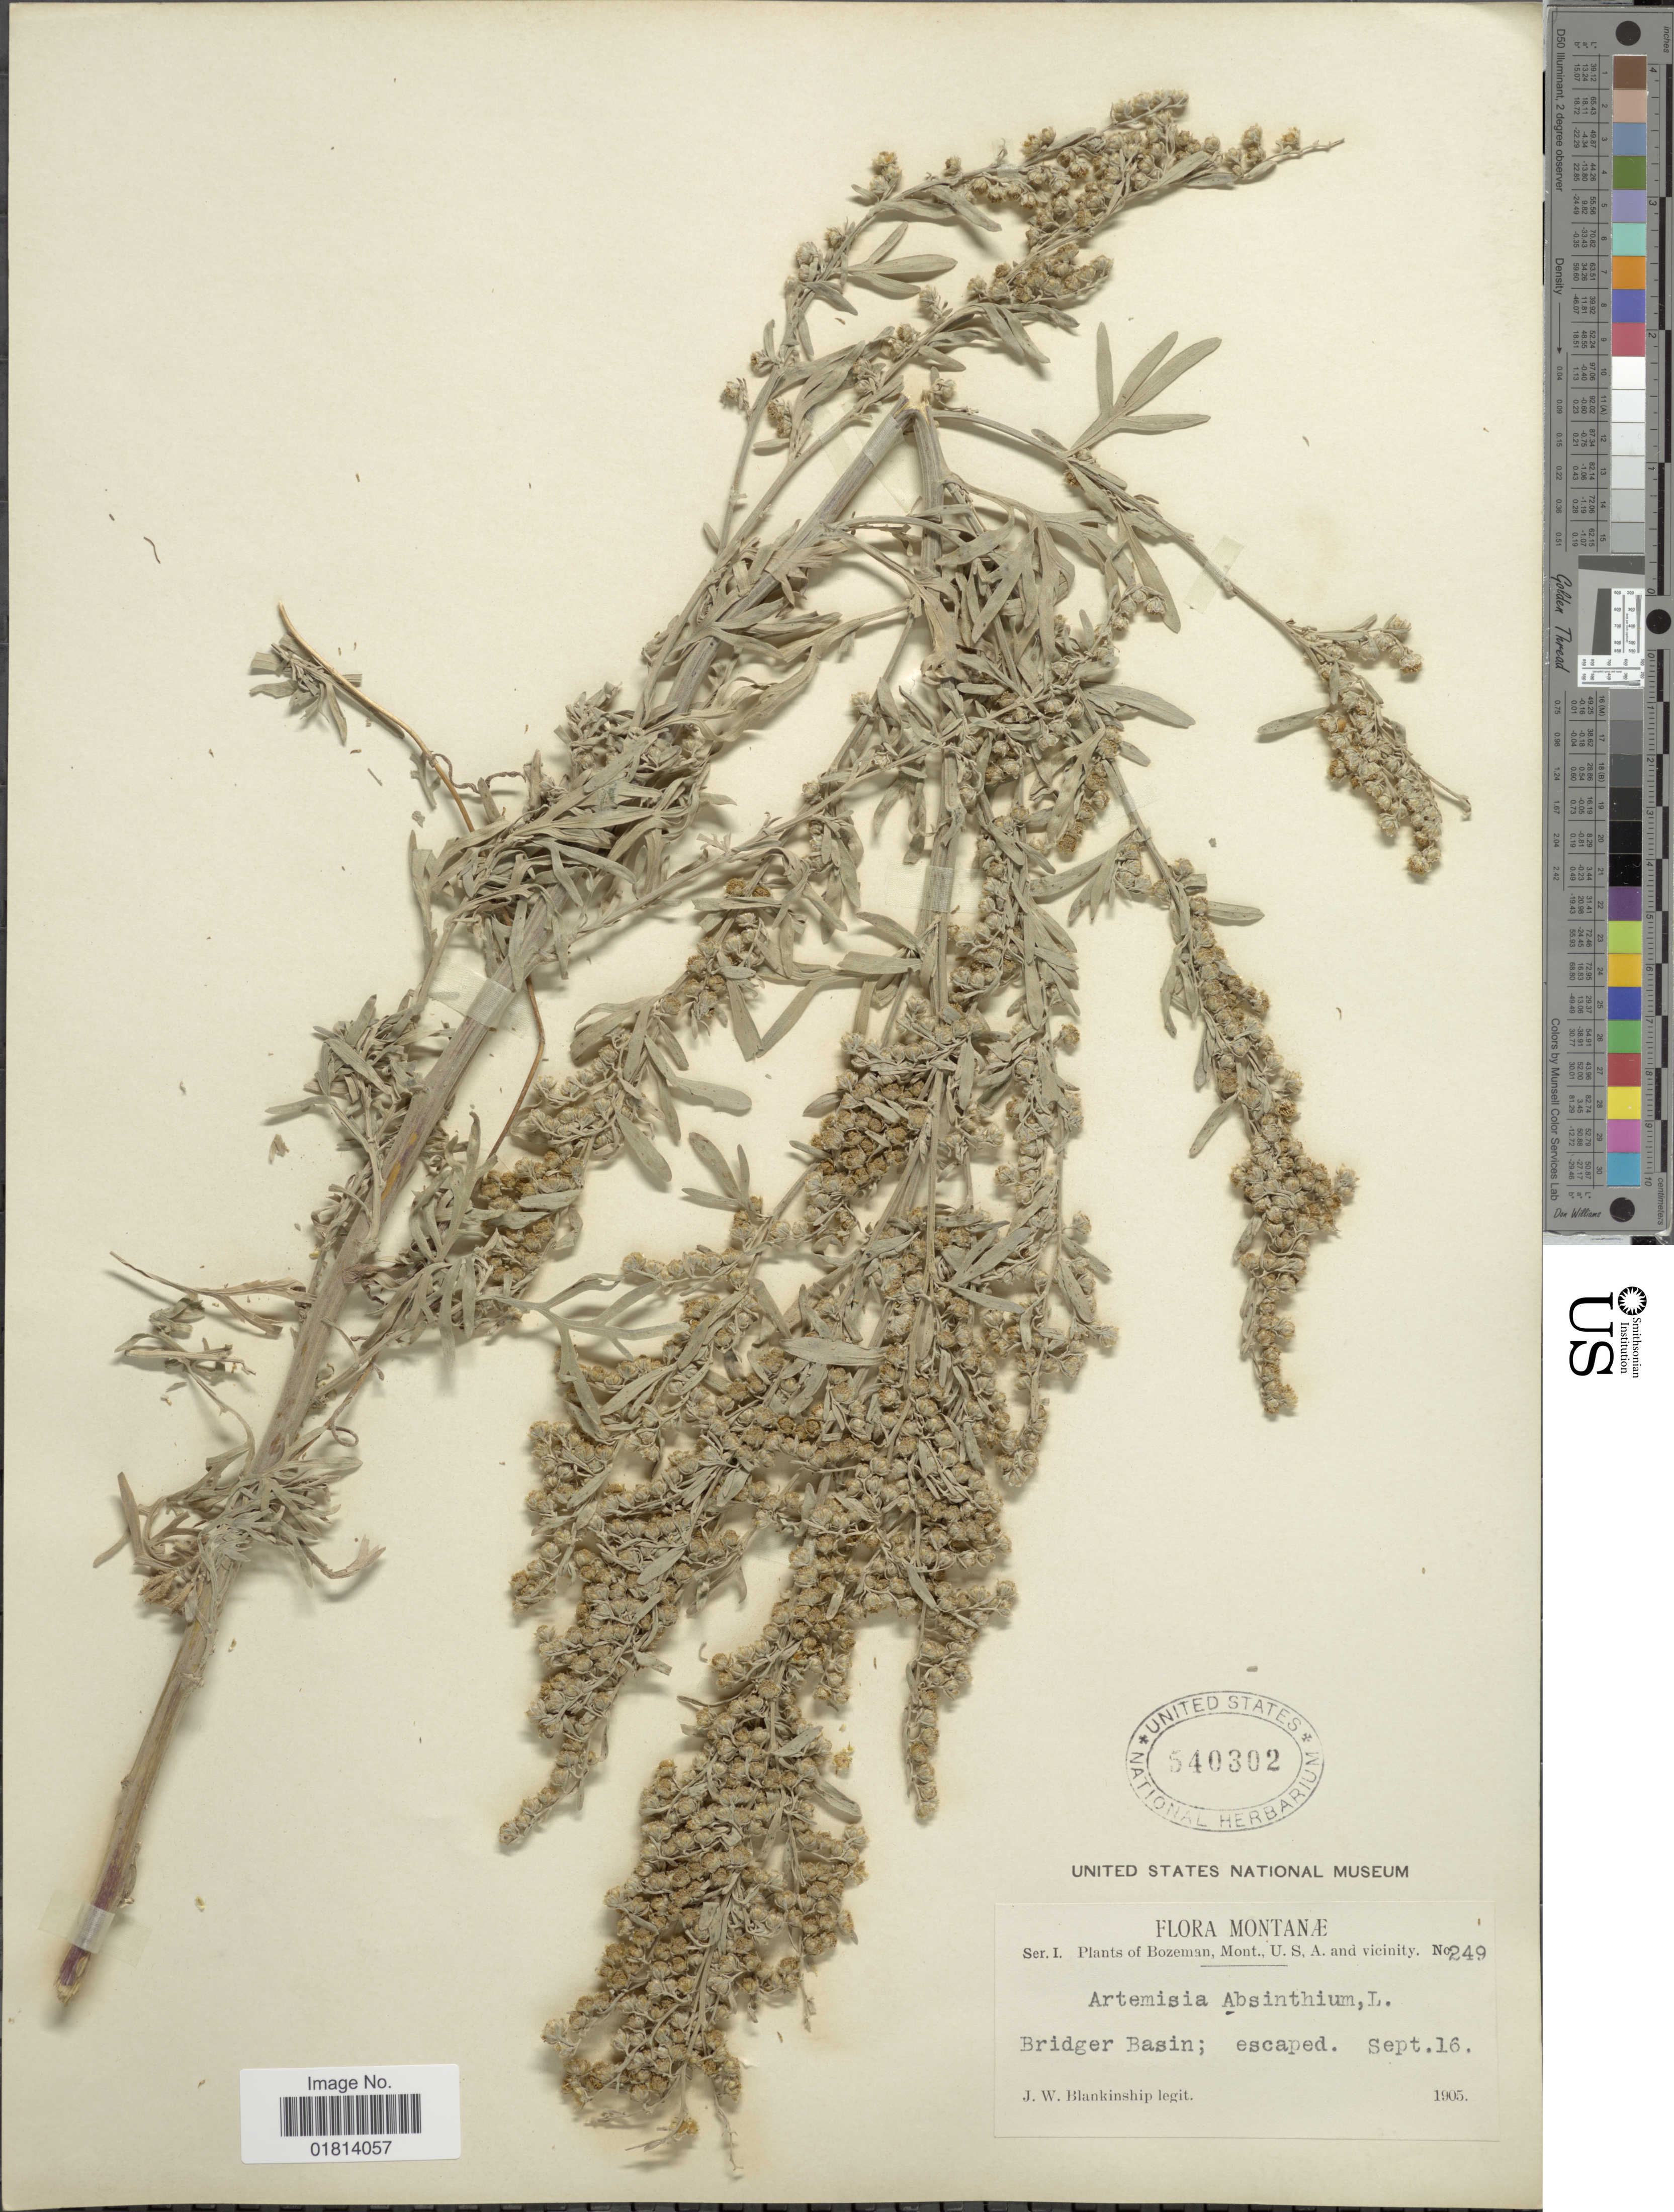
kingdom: Plantae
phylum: Tracheophyta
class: Magnoliopsida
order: Asterales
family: Asteraceae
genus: Artemisia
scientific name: Artemisia absinthium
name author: L.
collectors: J. W. Blankinship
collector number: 249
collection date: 1905-09-16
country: United States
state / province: Montana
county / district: Gallatin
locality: Bozeman, Bridger Basin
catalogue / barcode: US 540302